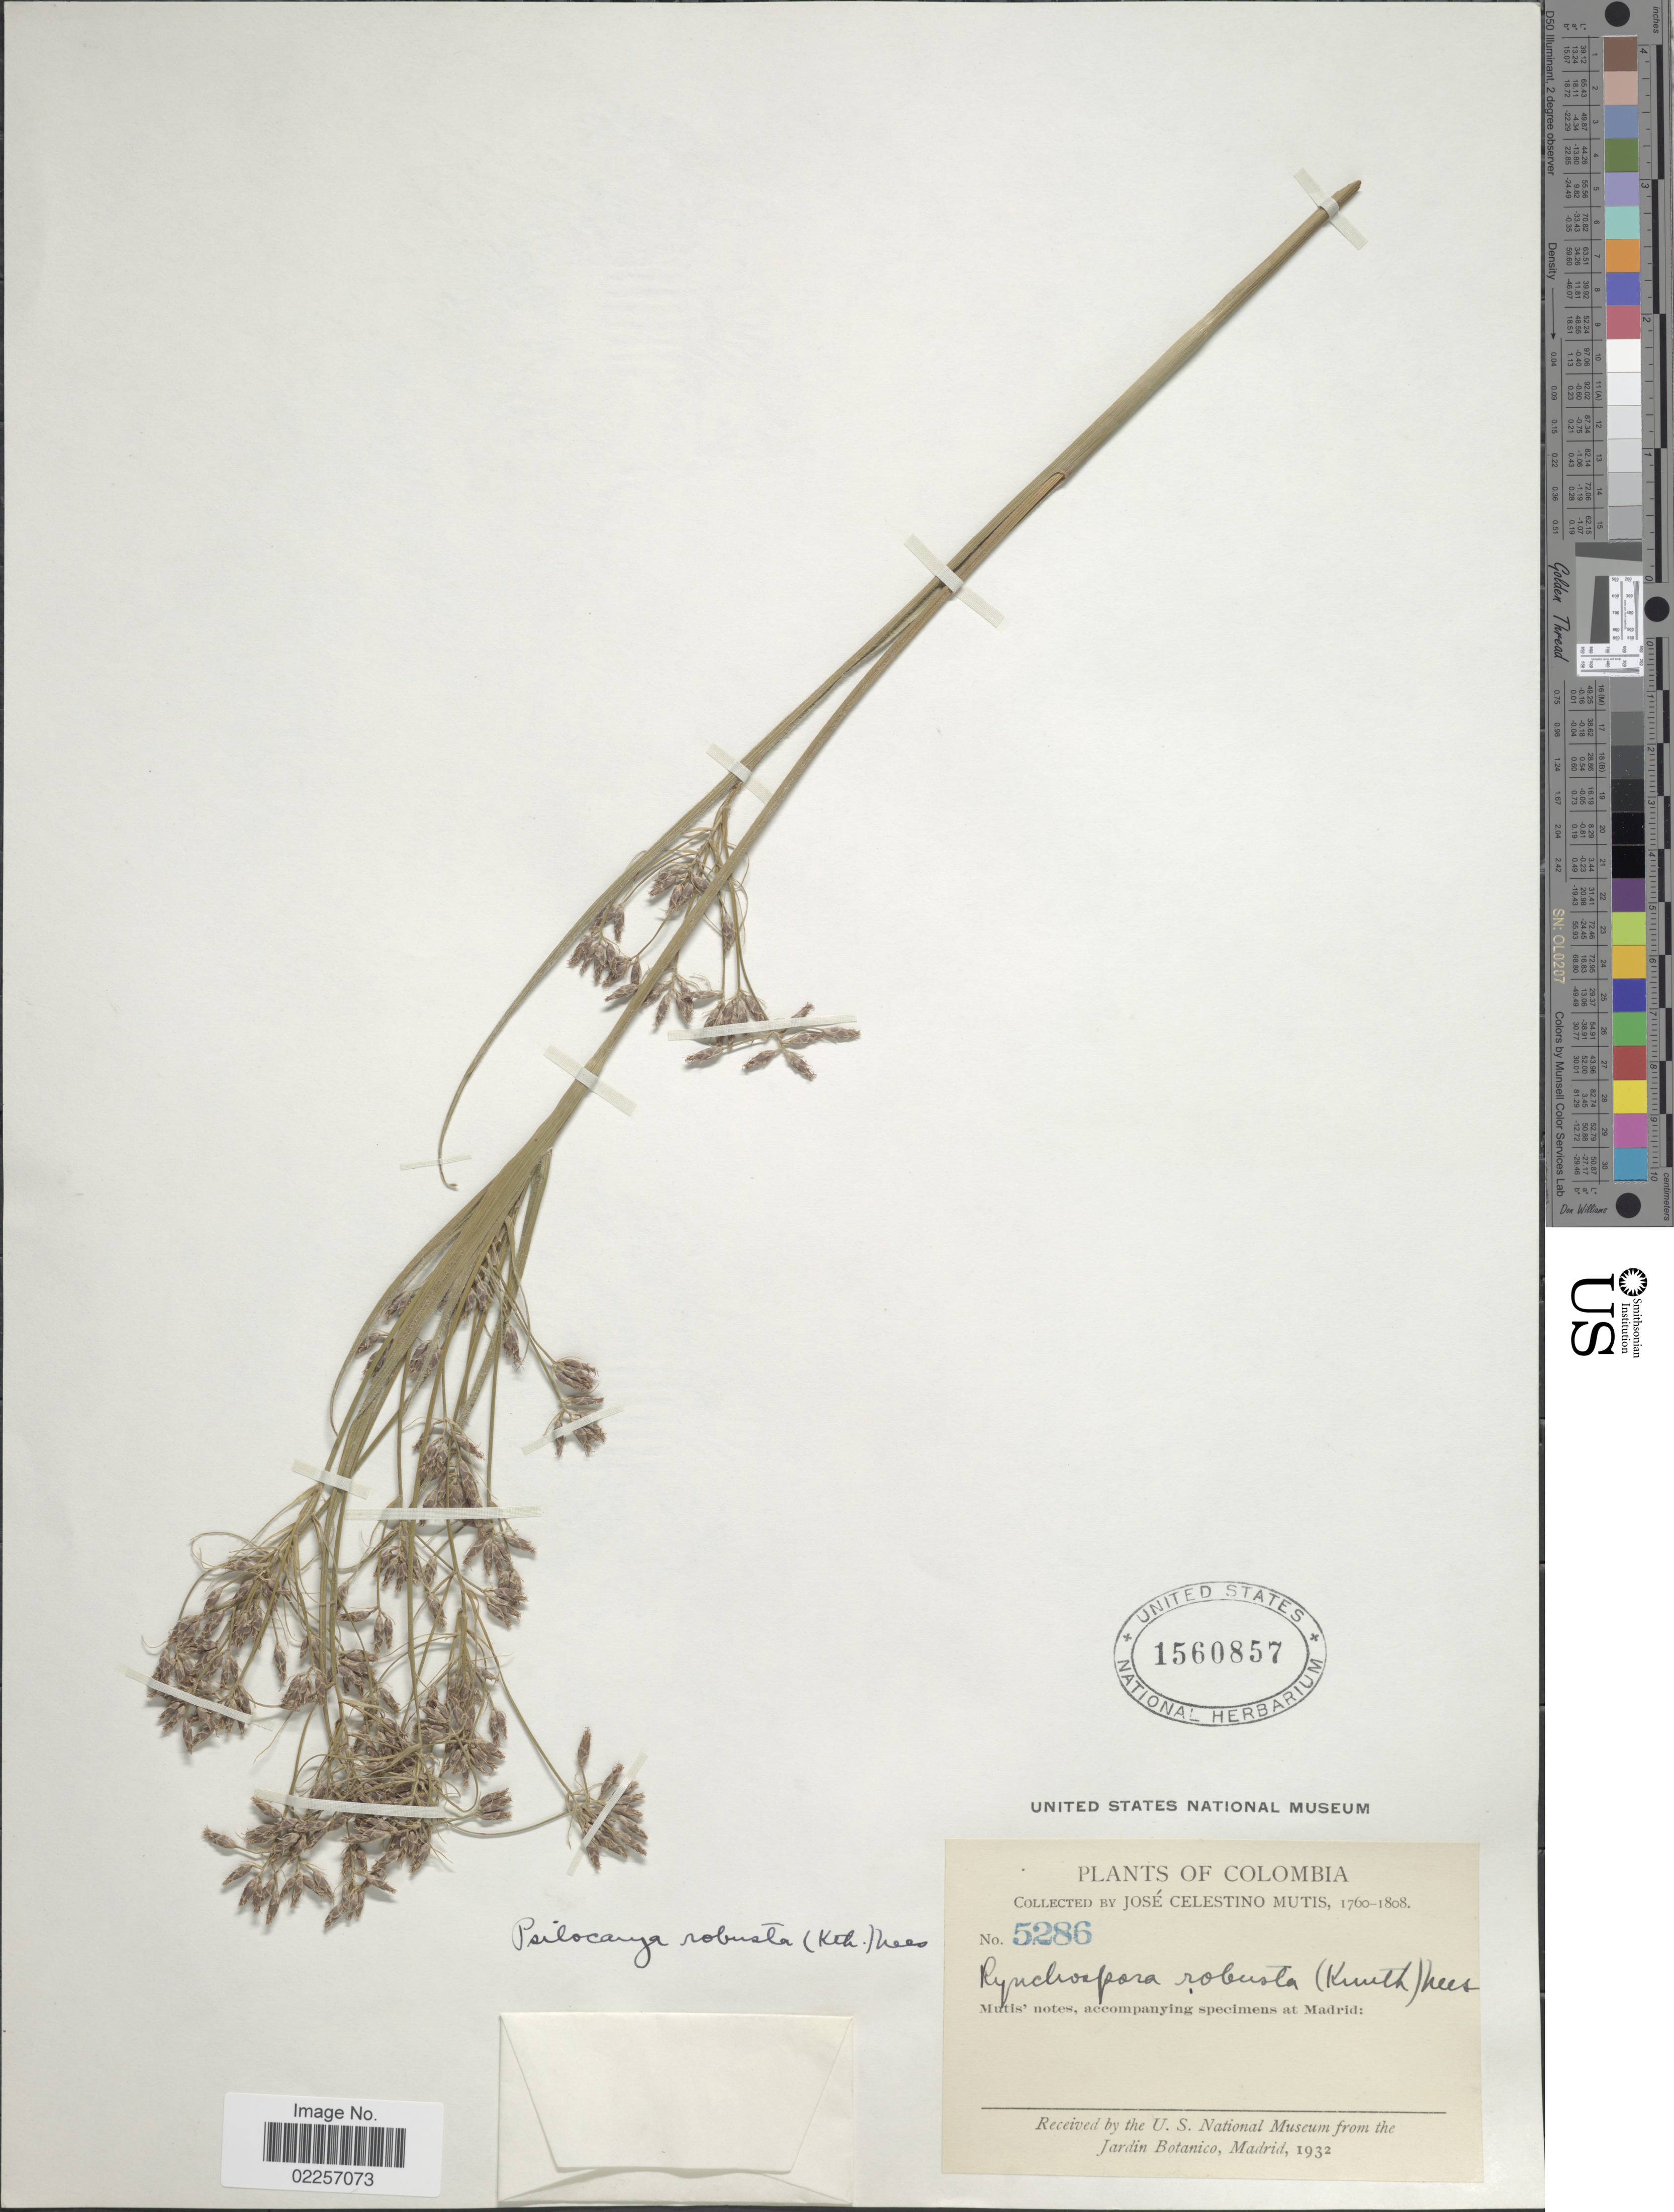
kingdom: Plantae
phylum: Tracheophyta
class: Liliopsida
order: Poales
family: Cyperaceae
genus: Rhynchospora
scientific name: Rhynchospora robusta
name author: (Kunth) Boeckeler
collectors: J. C. B. Mutis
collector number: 5286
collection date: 1760/1808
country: Colombia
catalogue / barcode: US 1560857